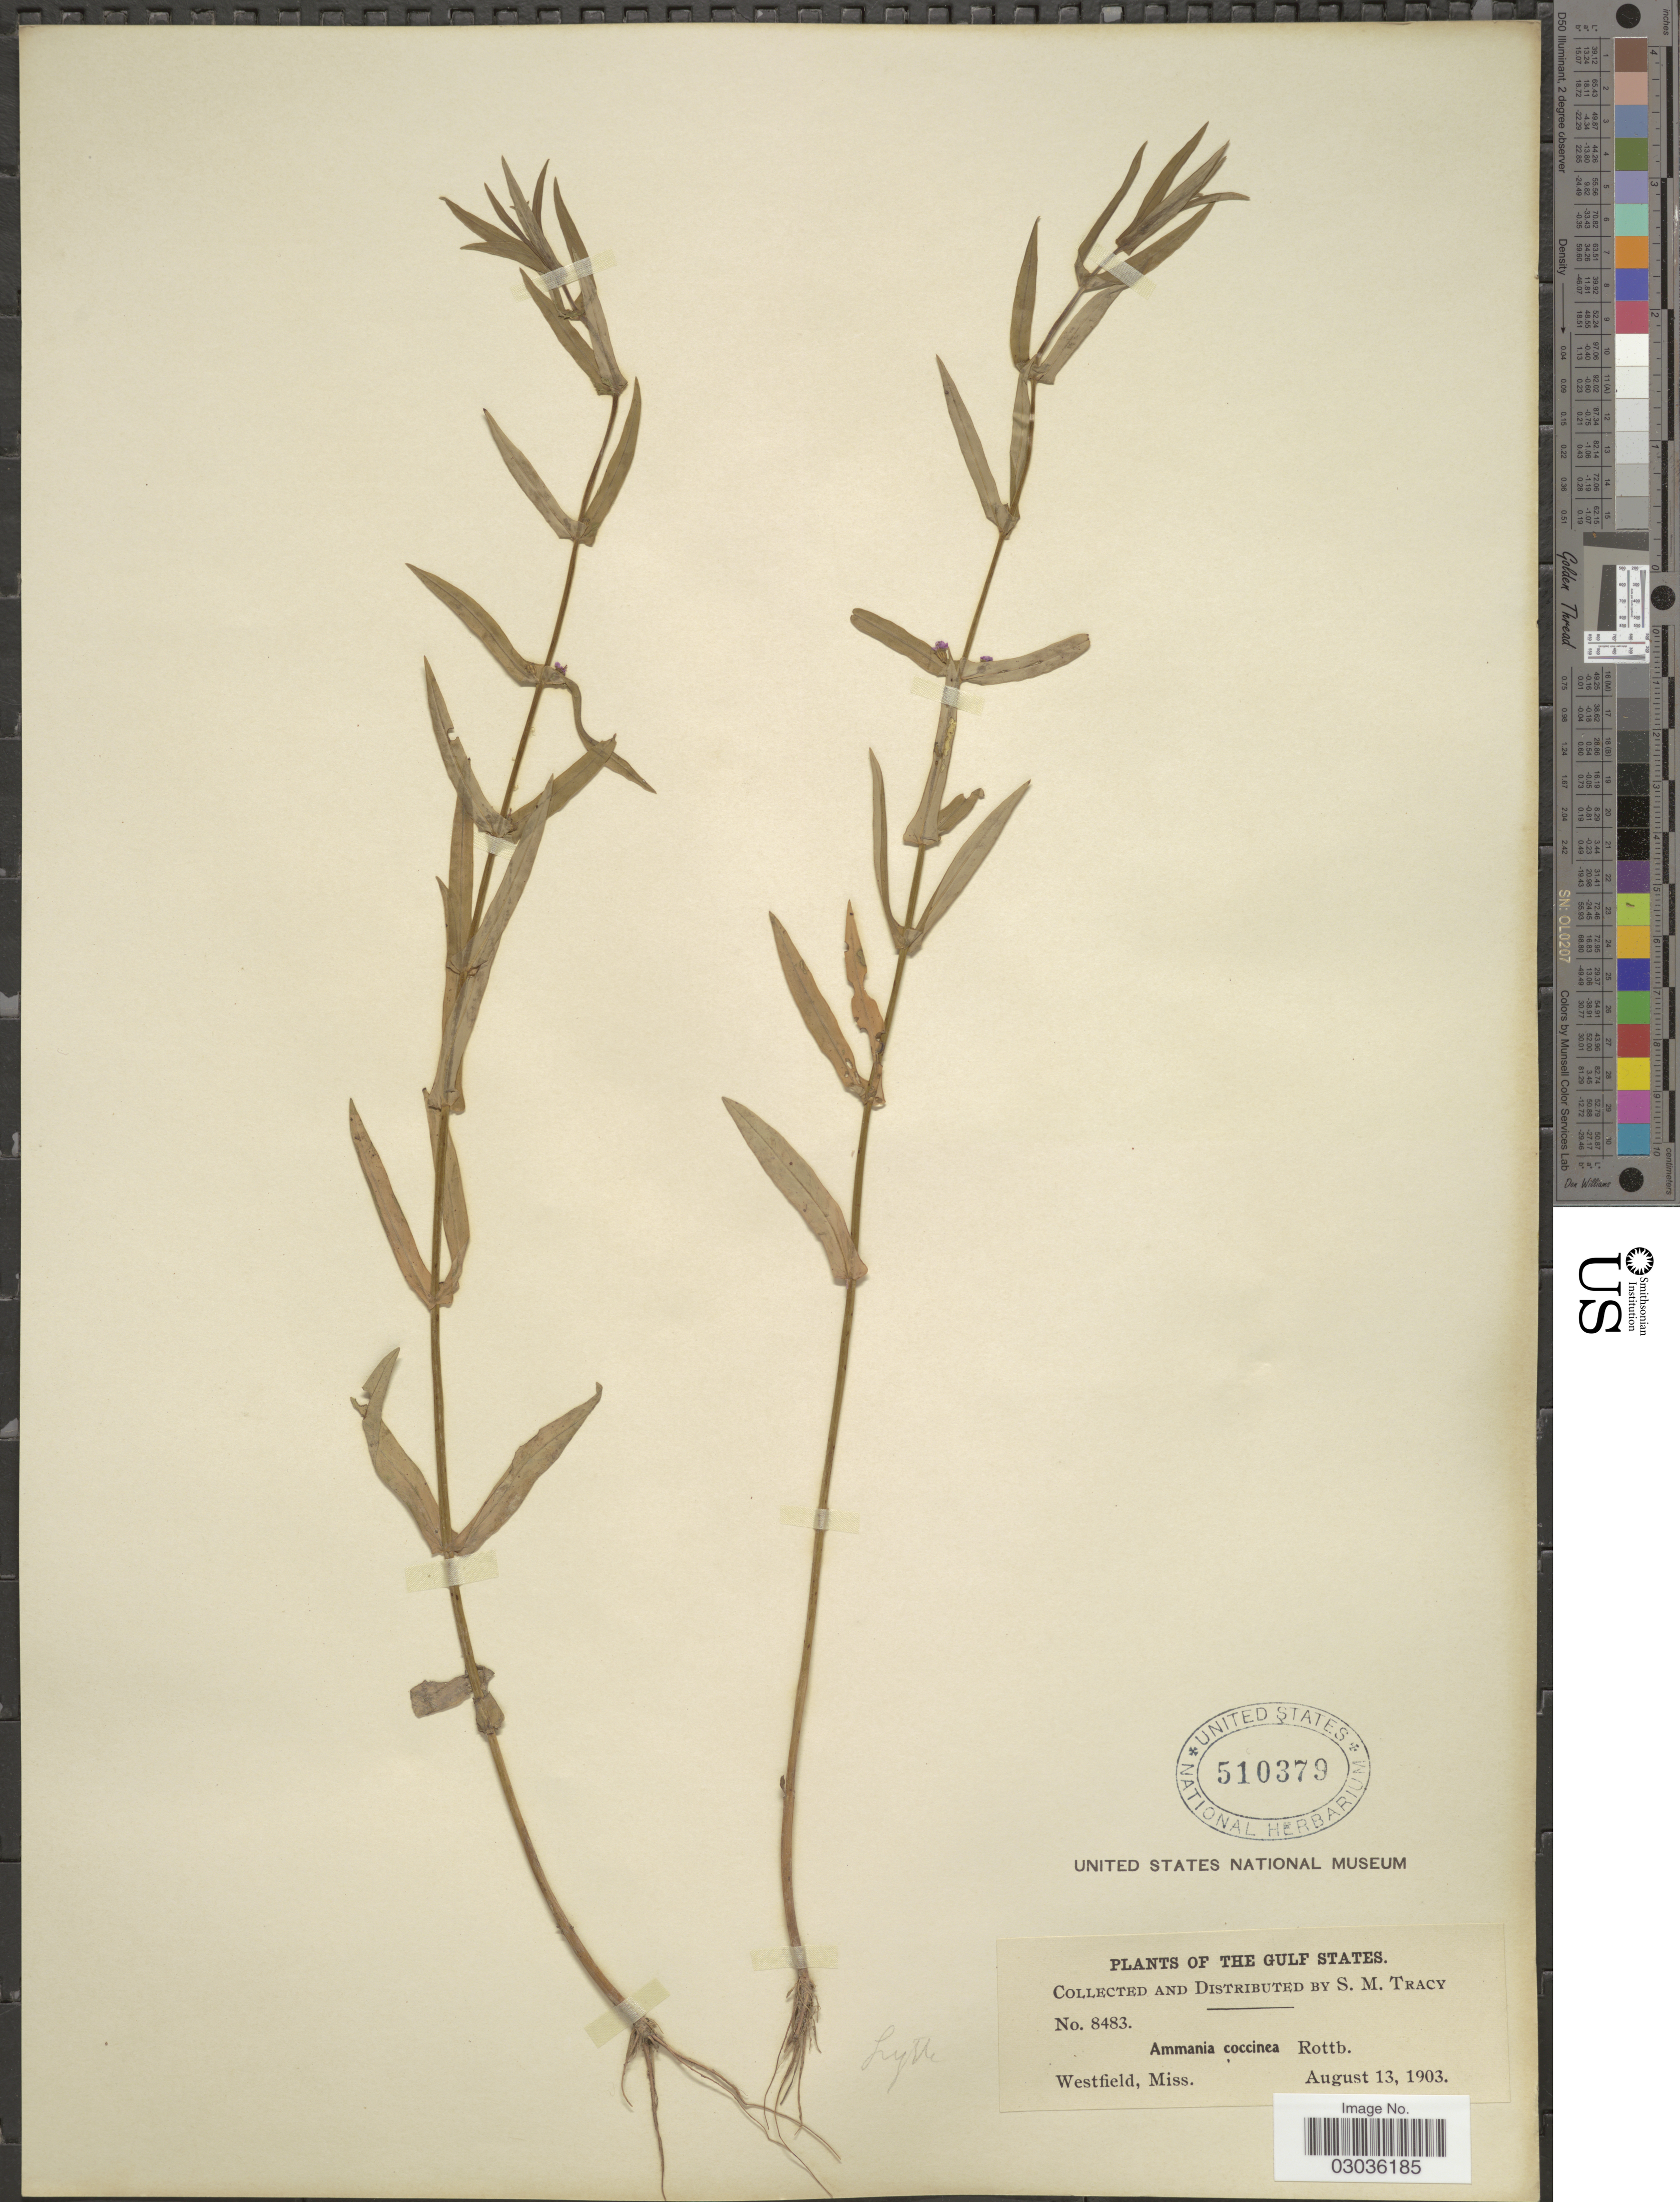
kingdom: Plantae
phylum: Tracheophyta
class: Magnoliopsida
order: Myrtales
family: Lythraceae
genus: Ammannia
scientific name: Ammannia coccinea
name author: Rottb.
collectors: S. M. Tracy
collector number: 8483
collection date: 1903-08-13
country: United States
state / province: Mississippi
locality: The Gulf States, Westfield.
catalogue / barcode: US 510379